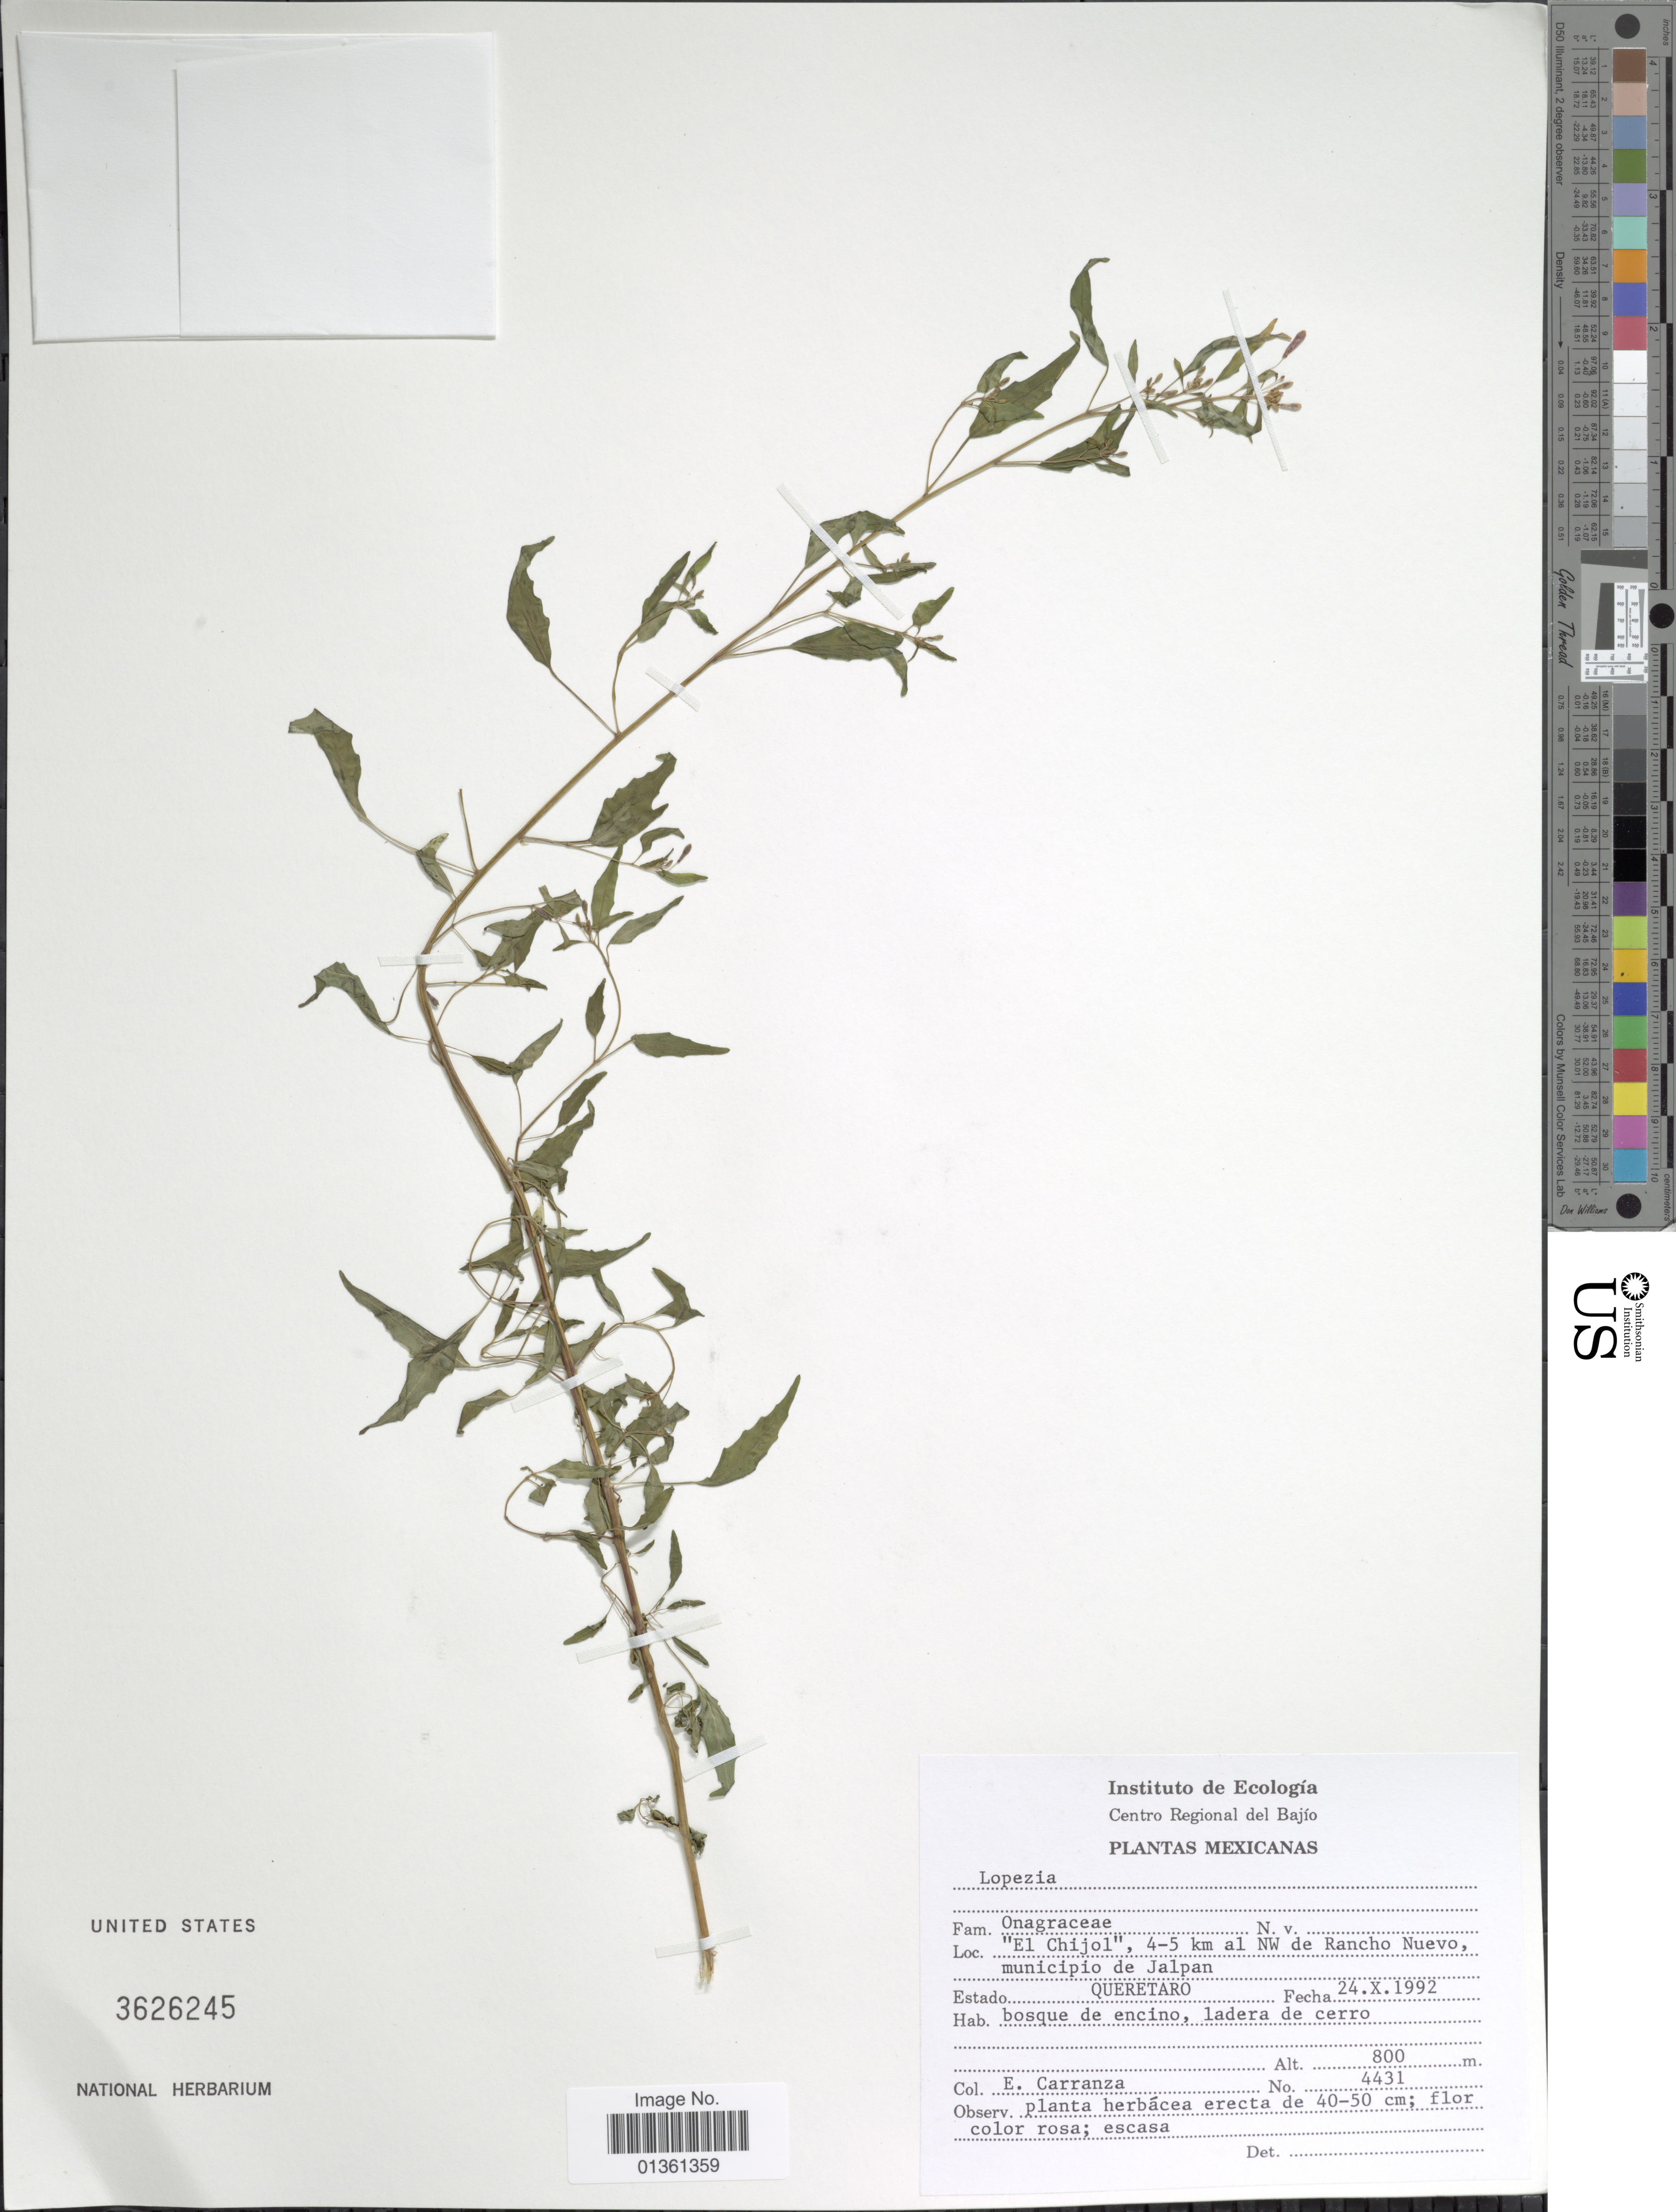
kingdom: Plantae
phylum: Tracheophyta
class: Magnoliopsida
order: Myrtales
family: Onagraceae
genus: Lopezia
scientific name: Lopezia sp.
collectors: E. Carranza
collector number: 4431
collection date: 1992-10-24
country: Mexico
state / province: Querétaro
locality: El Chijol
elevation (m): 800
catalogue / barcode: US 3626245